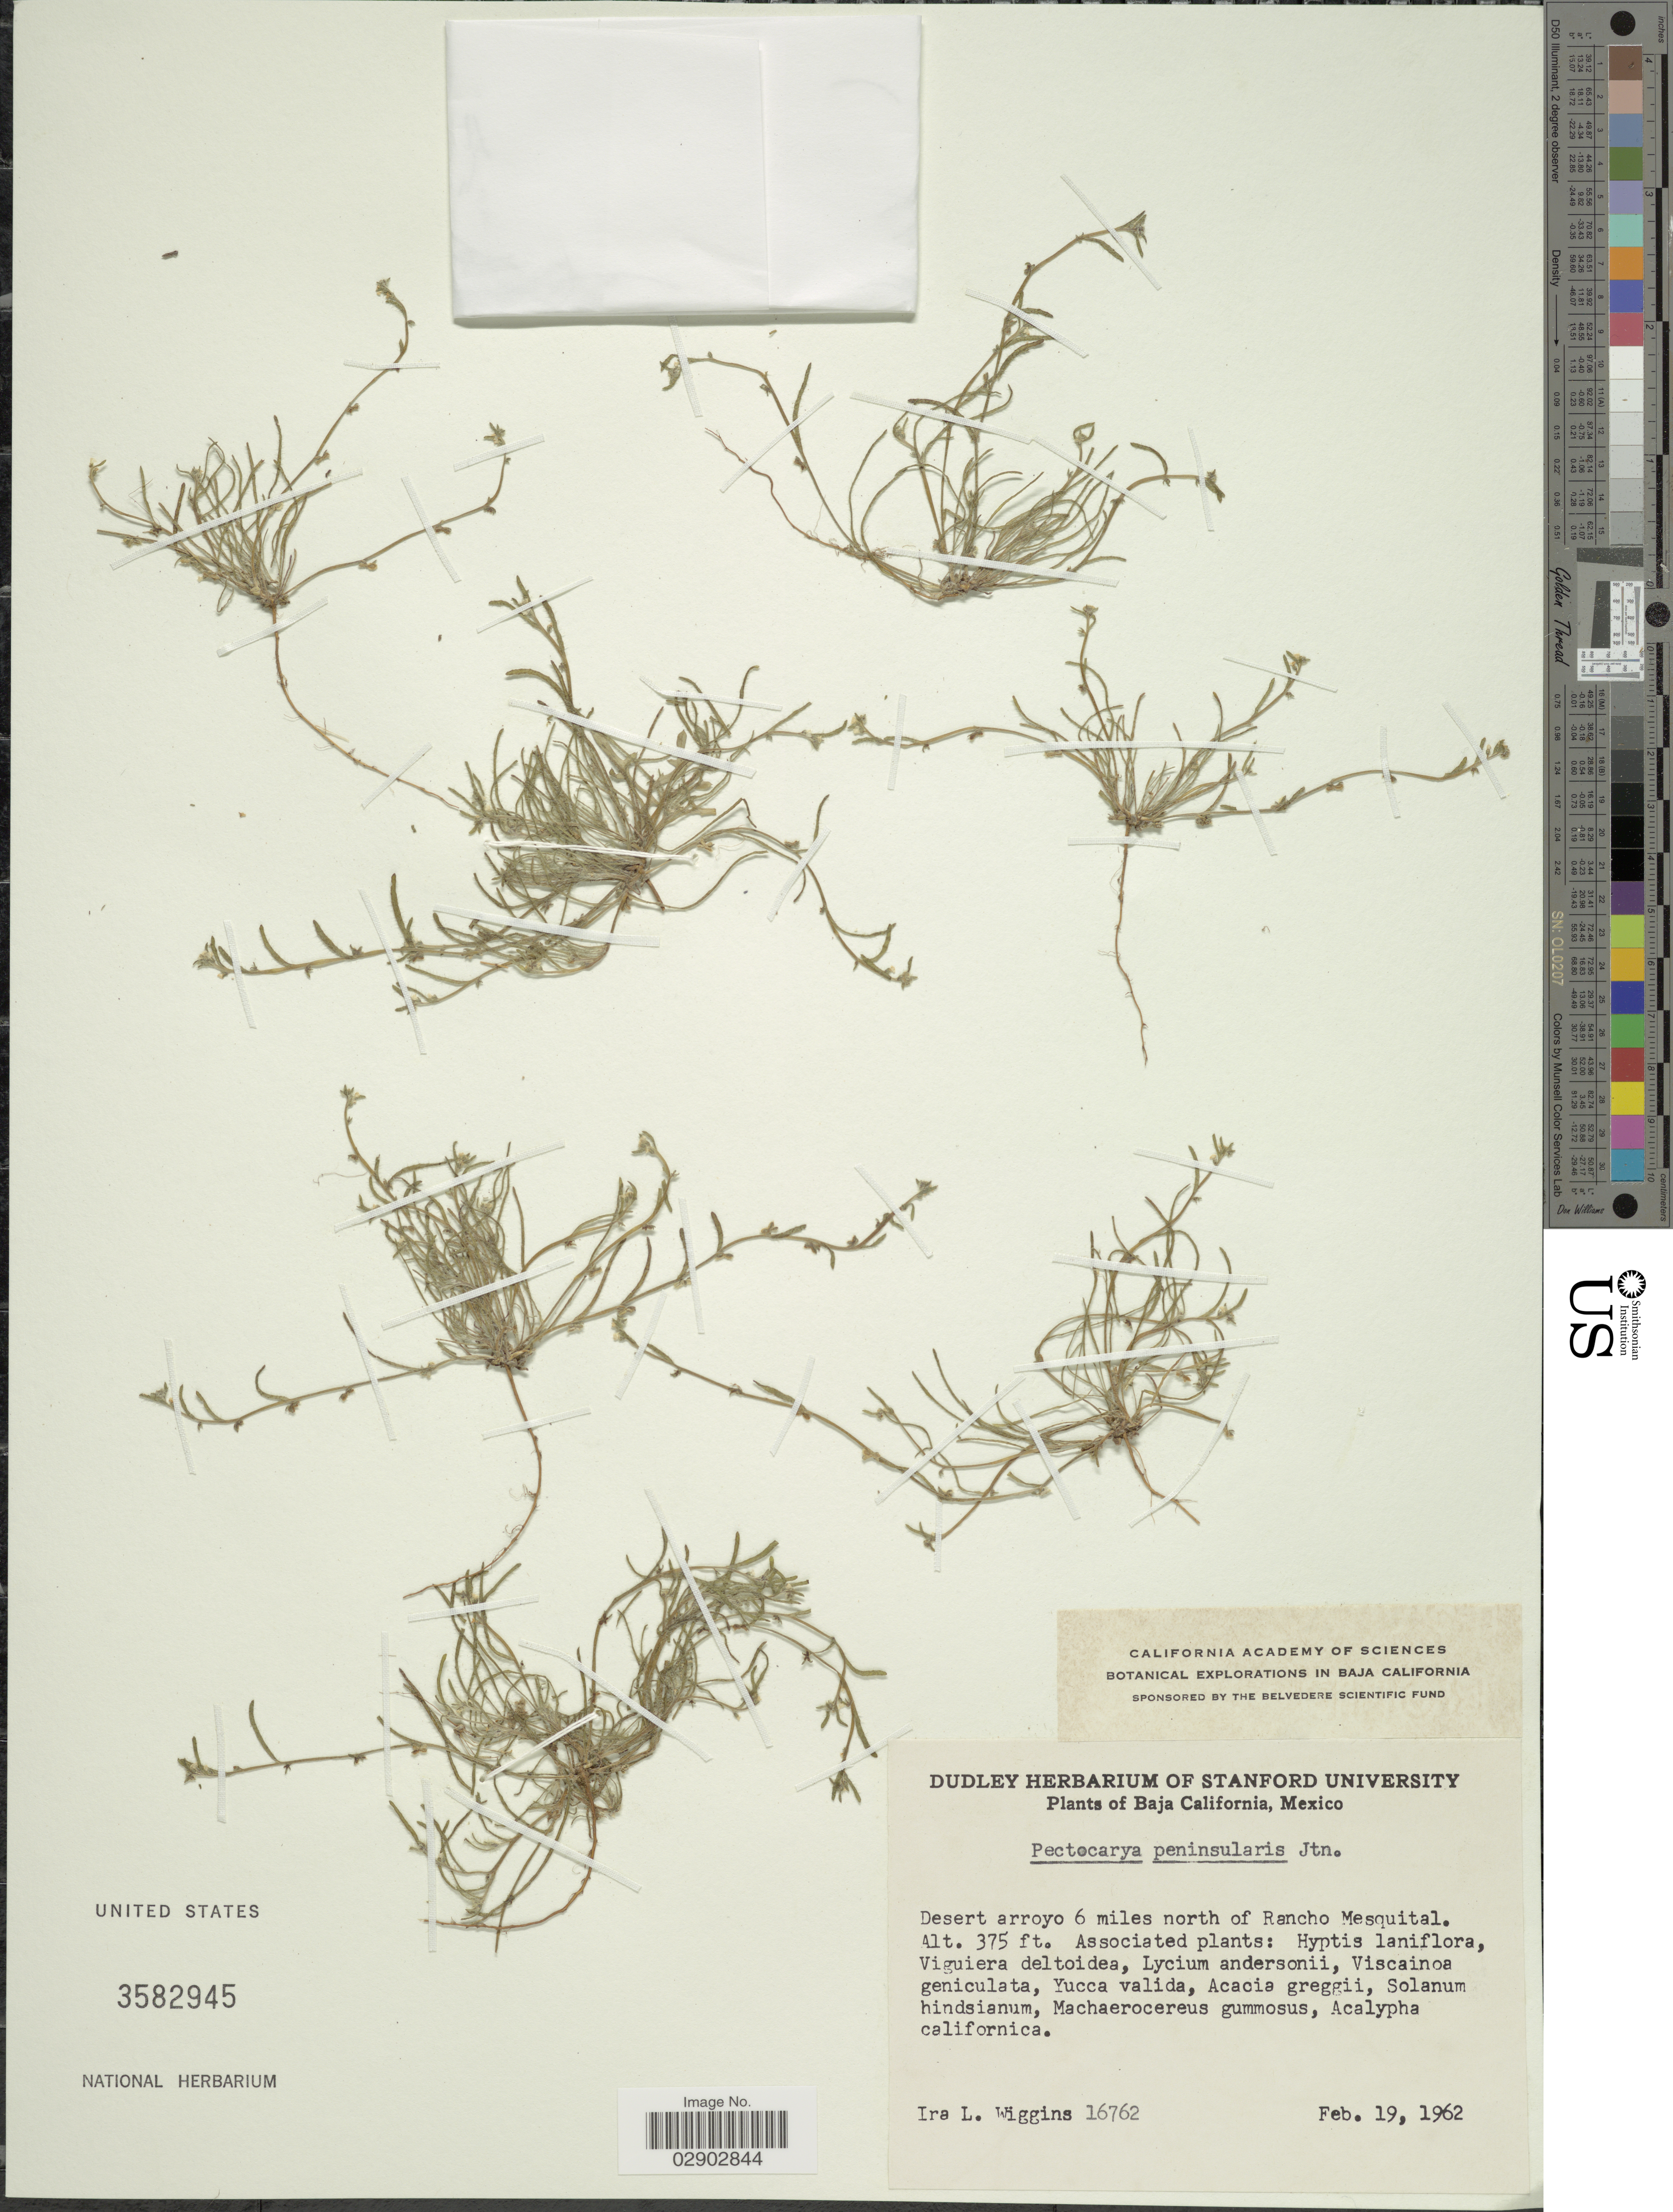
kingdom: Plantae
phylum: Tracheophyta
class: Magnoliopsida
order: Boraginales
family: Boraginaceae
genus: Pectocarya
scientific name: Pectocarya peninsularis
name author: I.M. Johnst.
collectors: I. L. Wiggins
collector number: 16762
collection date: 1962-02-19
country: Mexico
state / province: Baja California Norte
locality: Desert arroyo 6 miles north of Rancho Mesquital.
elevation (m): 114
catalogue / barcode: US 3582945